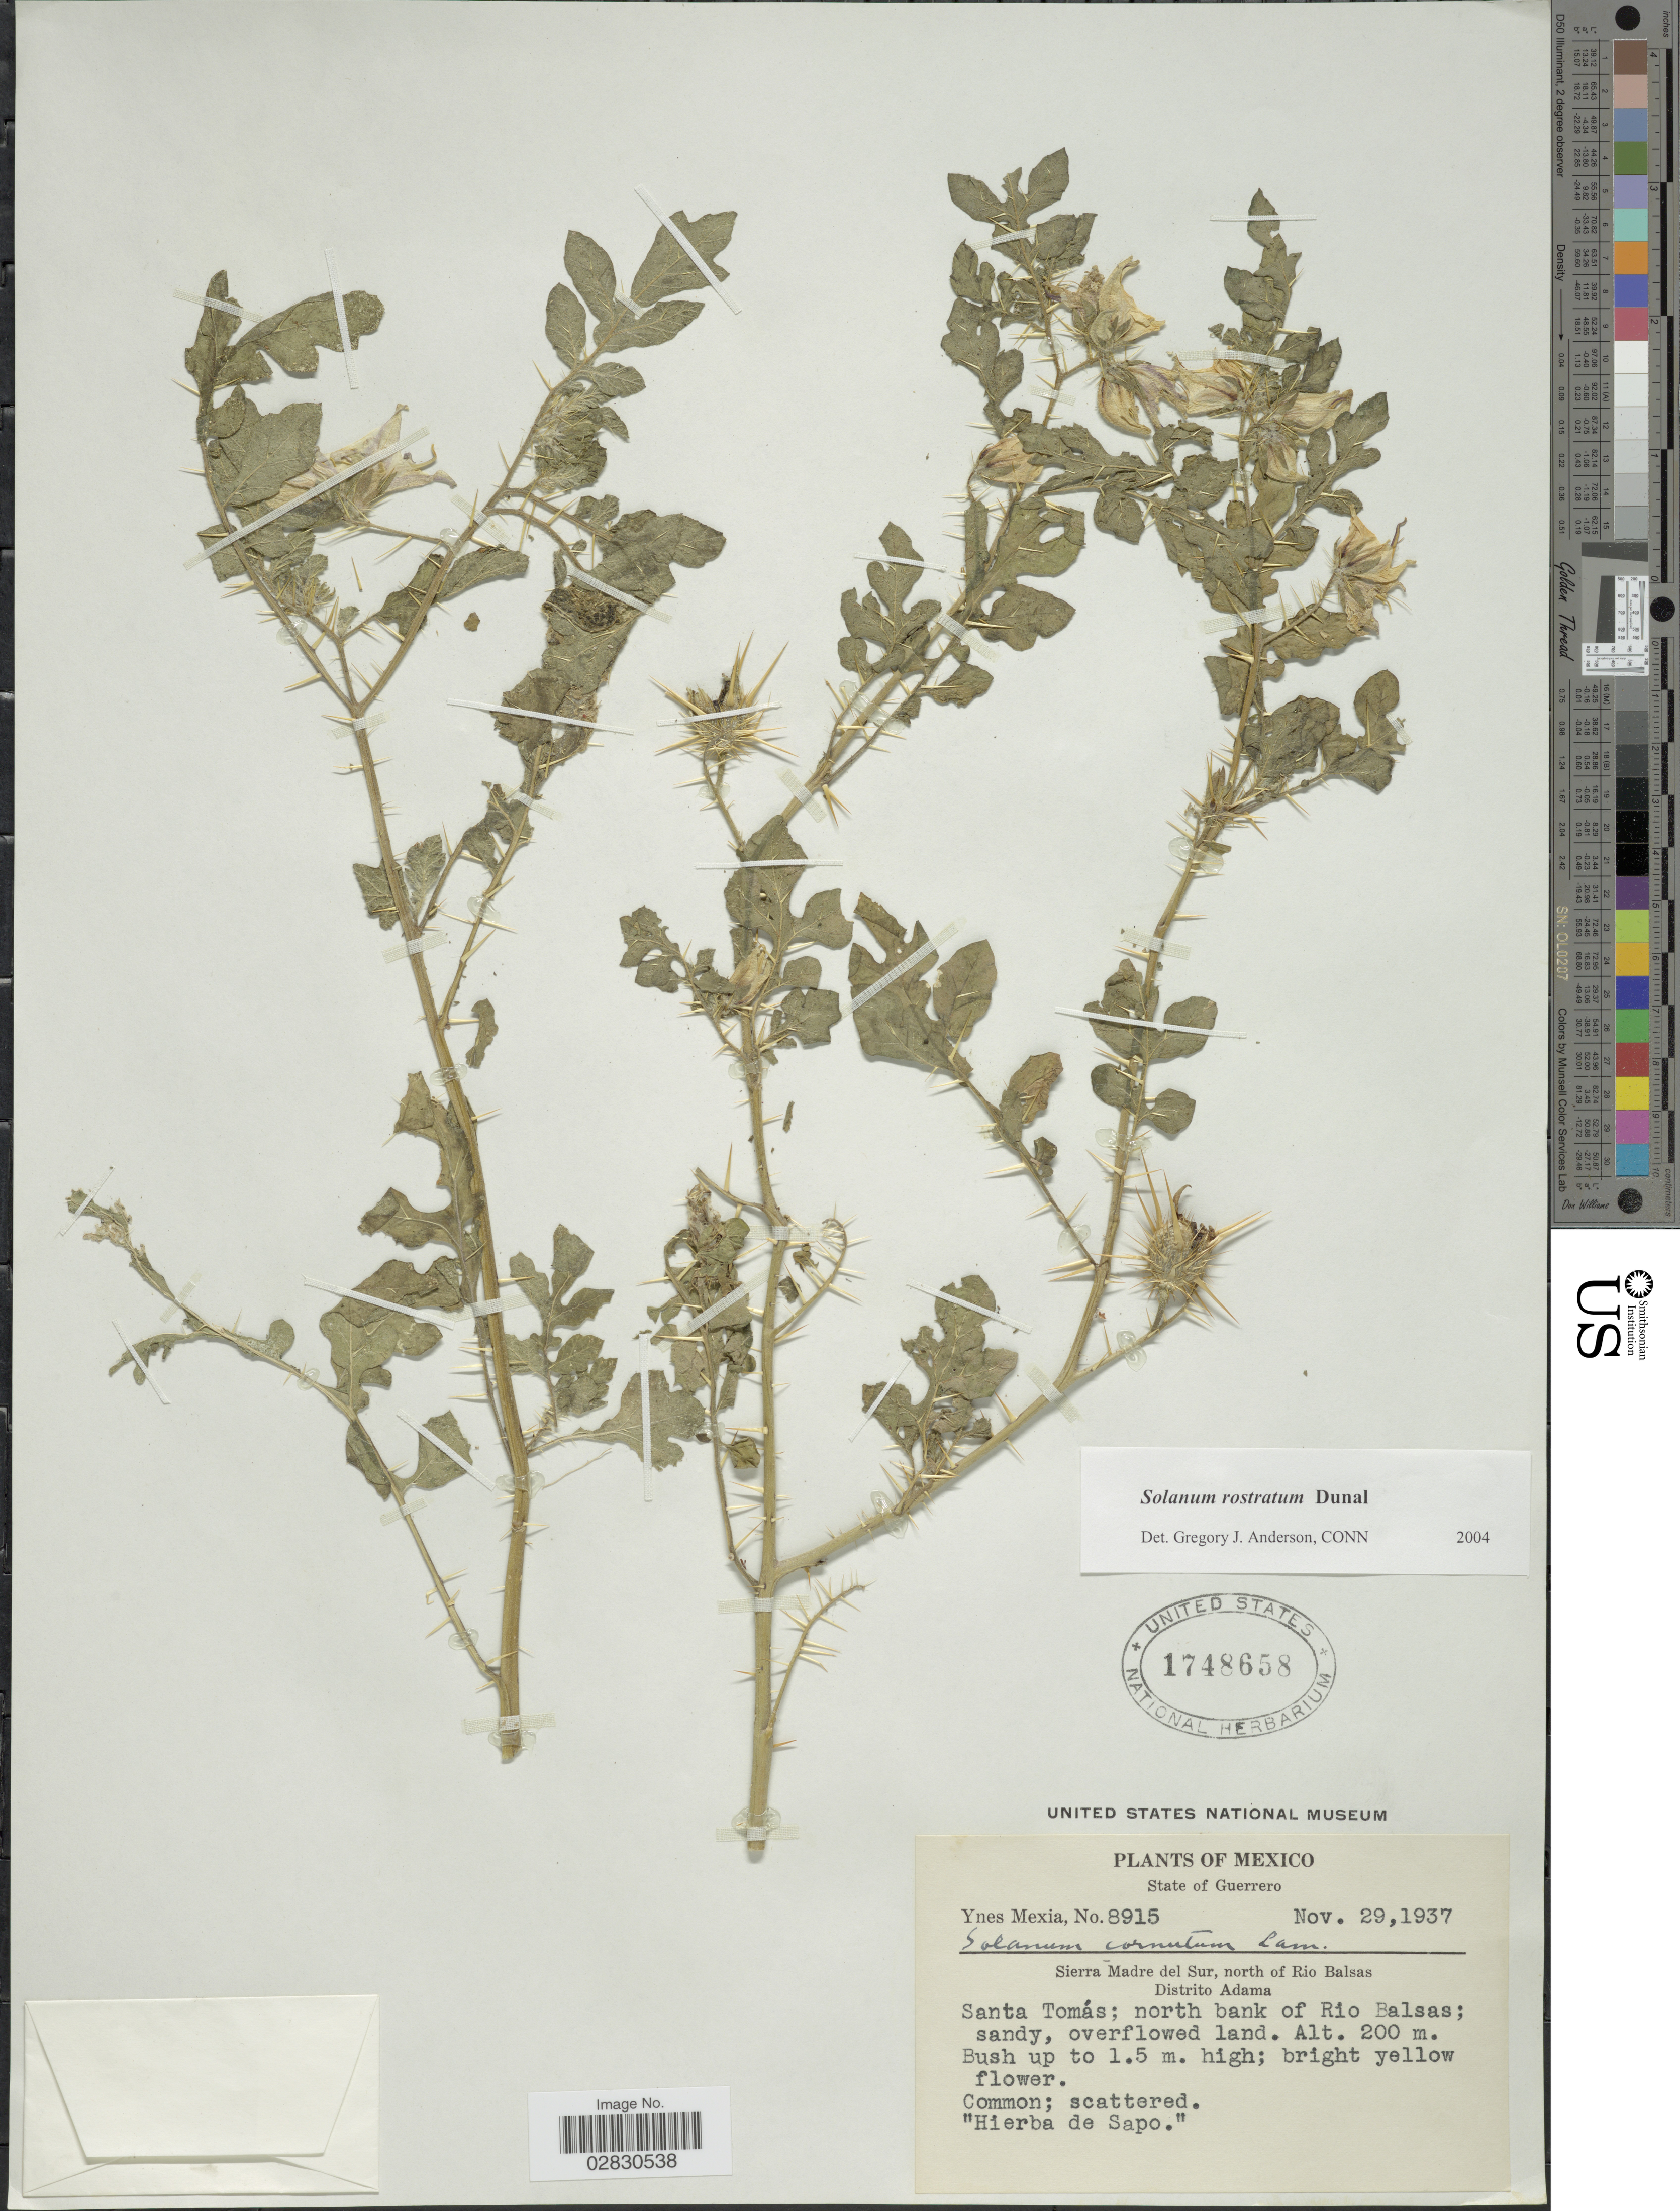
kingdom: Plantae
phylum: Tracheophyta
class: Magnoliopsida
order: Solanales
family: Solanaceae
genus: Solanum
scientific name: Solanum rostratum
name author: Dunal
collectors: Y. Mexia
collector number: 8915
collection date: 1937-11-29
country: Mexico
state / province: Guerrero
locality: Santa Tomás: north bank of Rio Balsas; sandy, overflowed land.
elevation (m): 200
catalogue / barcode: US 1748658